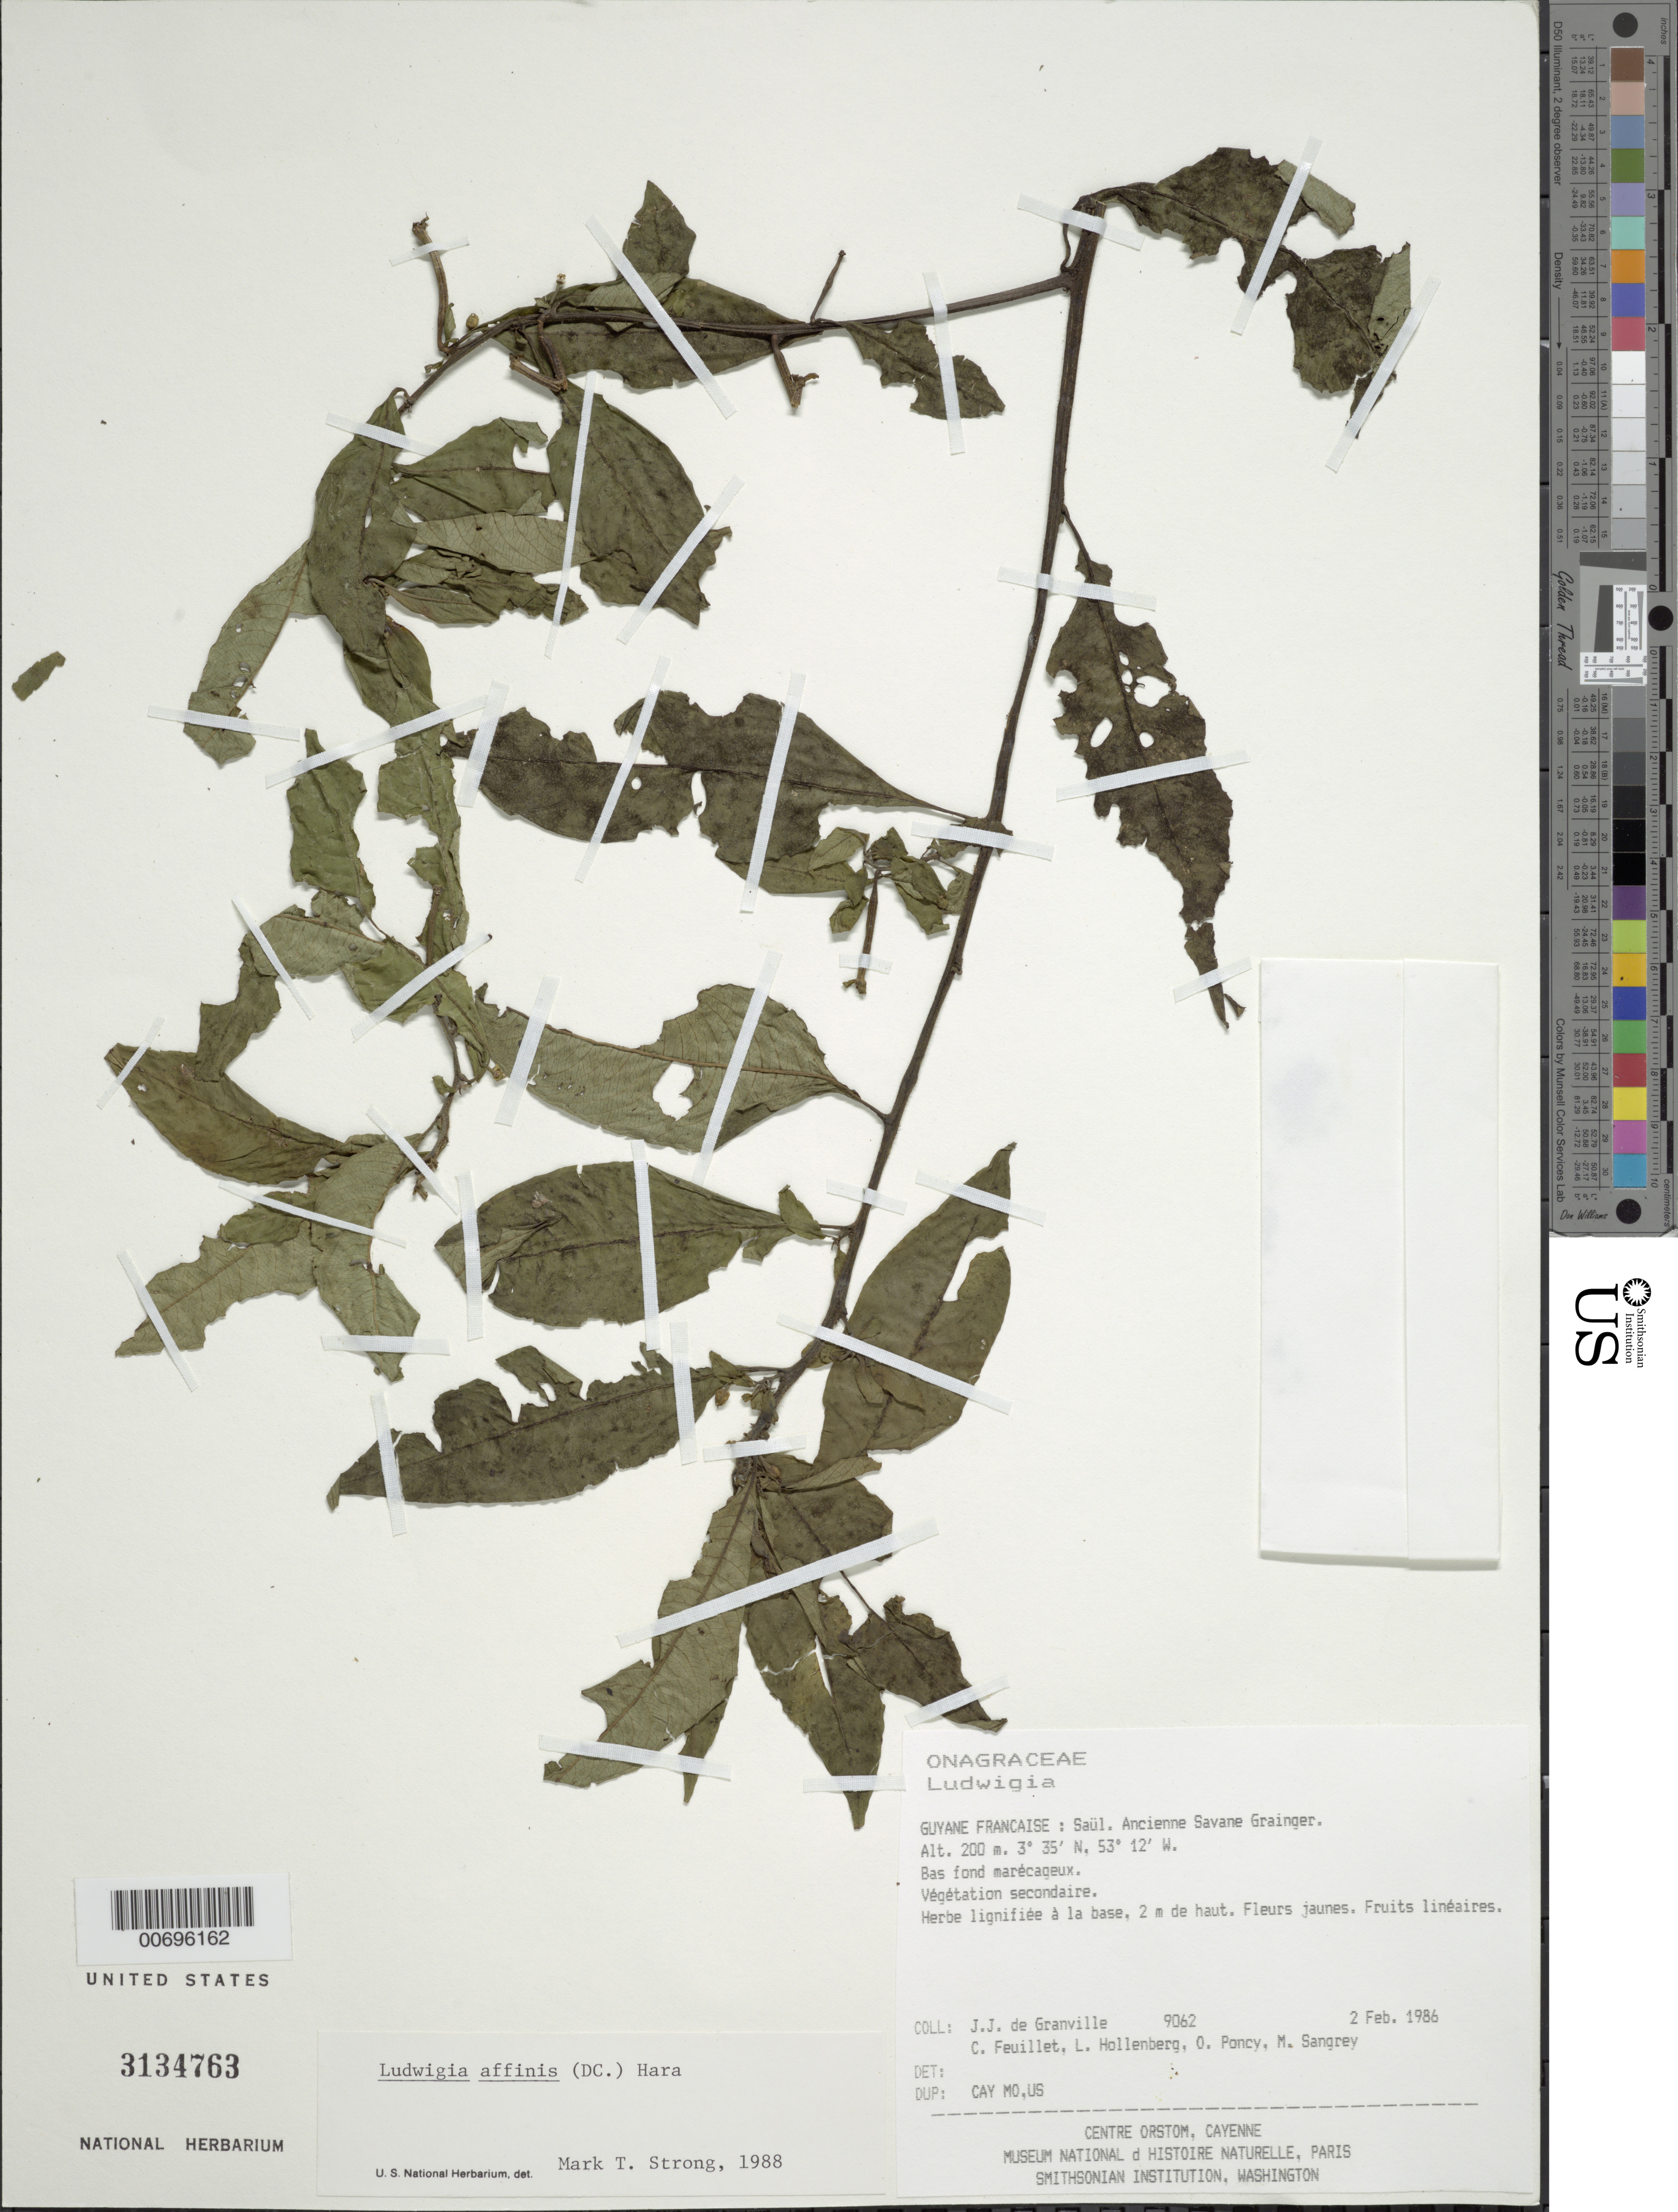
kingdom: Plantae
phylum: Tracheophyta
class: Magnoliopsida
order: Myrtales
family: Onagraceae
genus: Ludwigia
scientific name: Ludwigia affinis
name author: (DC.) H. Hara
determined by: Strong, M. T., (US), Smithsonian Institution - National Museum of Natural History (UNITED STATES)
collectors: J.-J. de Granville, C. Feuillet, L. Hollenberg, O. Poncy & M. S. Sangrey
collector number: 9062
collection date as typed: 2-Feb-86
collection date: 1986-02-02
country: French Guiana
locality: Saül, Ancienne Savane Grainger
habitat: Végétation secondaire, bas fond marécageux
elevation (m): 200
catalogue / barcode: US 3134763